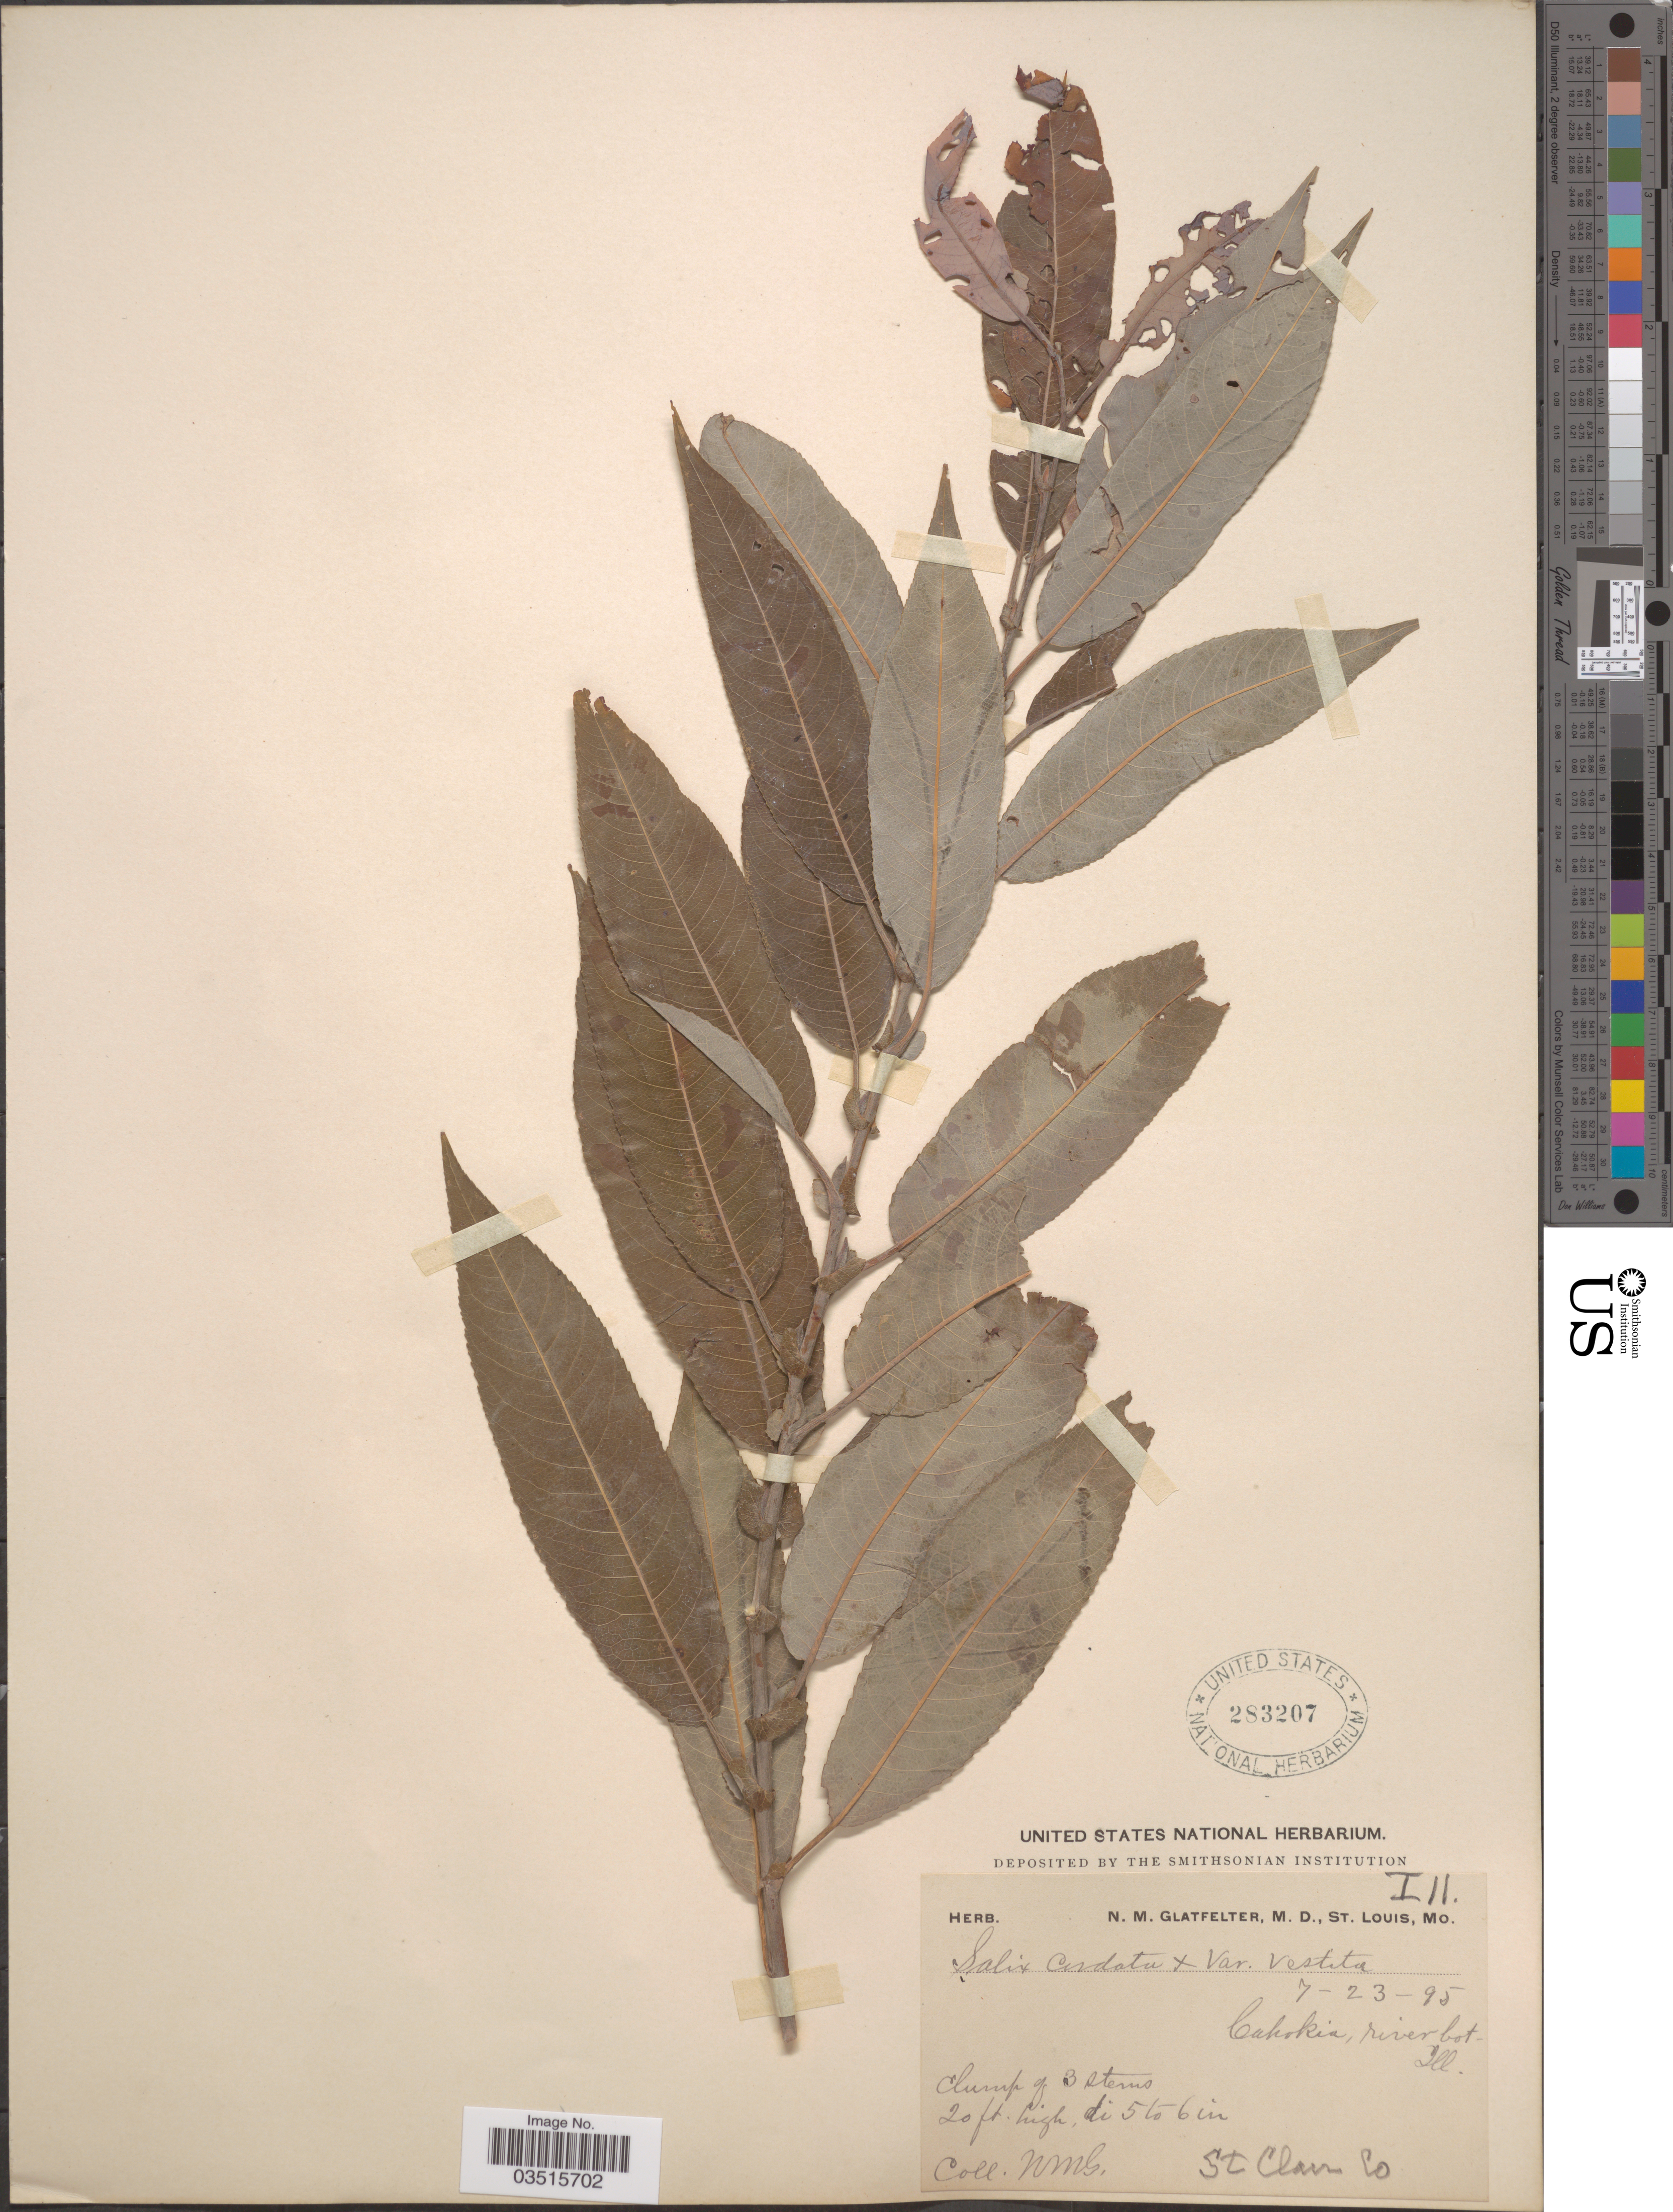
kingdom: Plantae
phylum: Tracheophyta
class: Magnoliopsida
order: Malpighiales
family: Salicaceae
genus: Salix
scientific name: Salix missouriensis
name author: Bebb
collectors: N. M. Glatfelter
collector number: I11?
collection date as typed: Transcribed d/m/y: 23/7/95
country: United States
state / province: Illinois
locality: Cahokia, river bot. St. Clair Co.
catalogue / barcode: US 283207